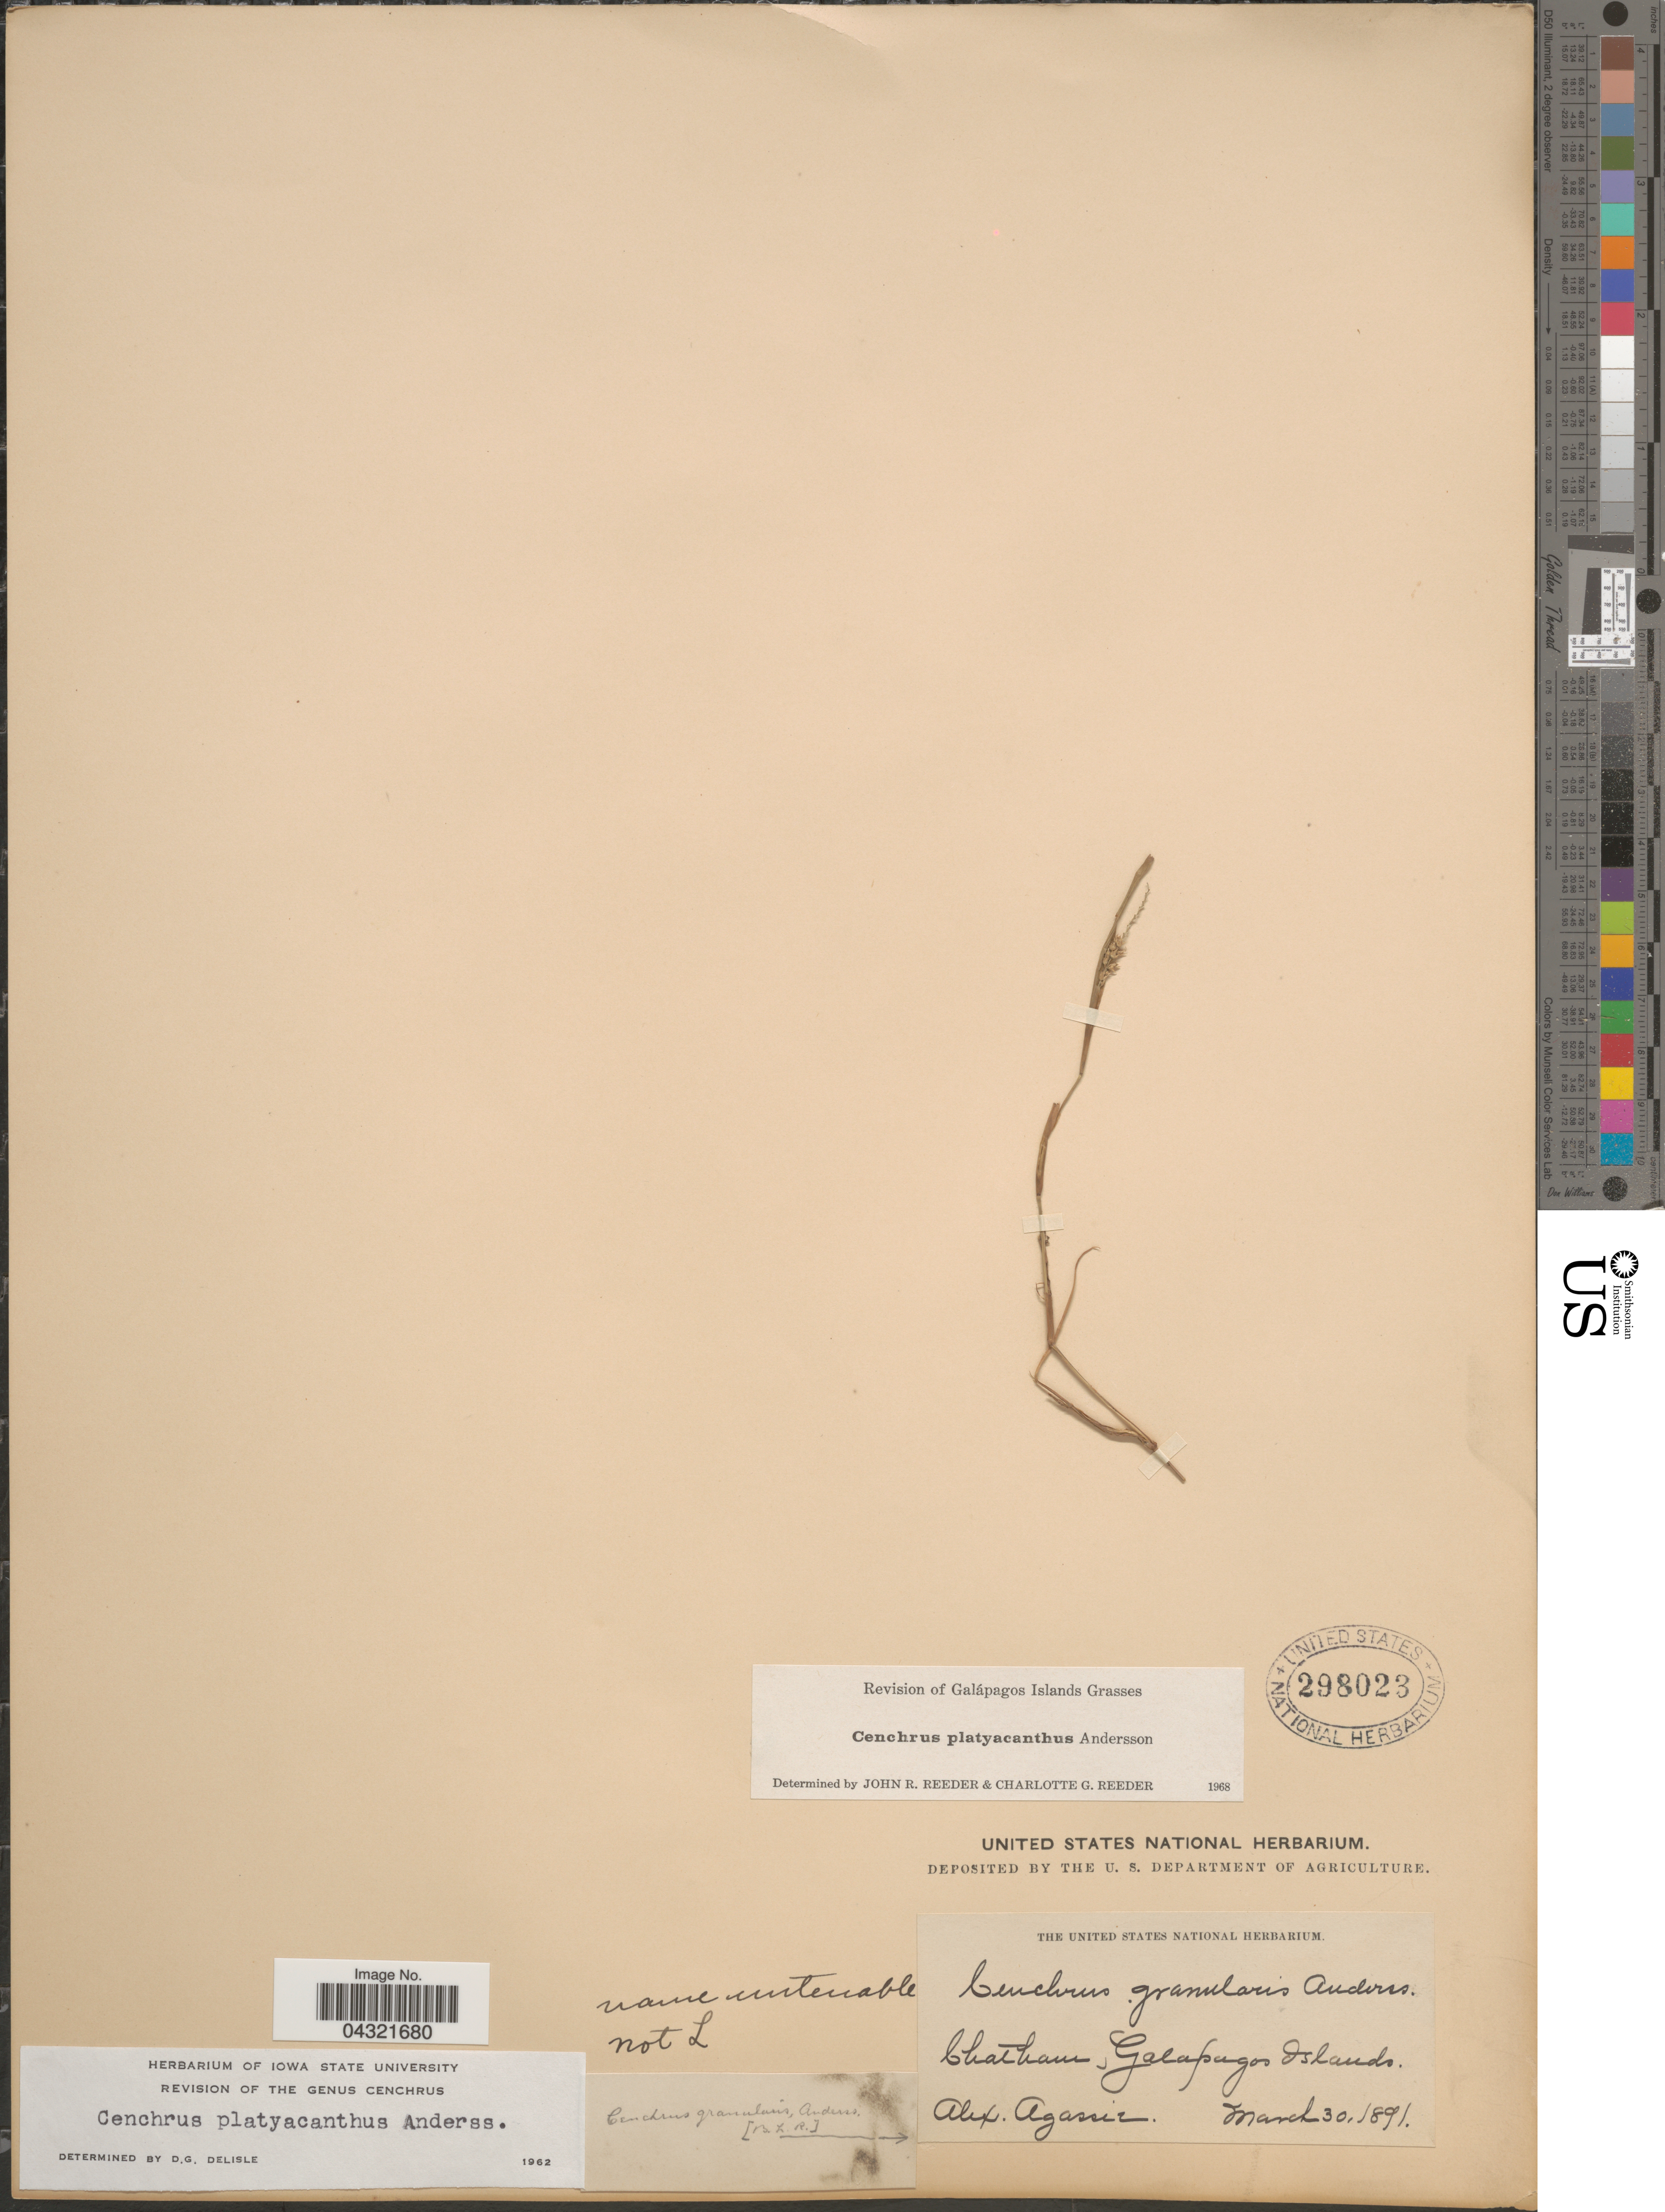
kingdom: Plantae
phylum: Tracheophyta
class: Liliopsida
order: Poales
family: Poaceae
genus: Cenchrus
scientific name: Cenchrus platyacanthus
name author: Andersson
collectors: A. E. Agassiz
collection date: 1891-03-30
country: Ecuador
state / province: Colón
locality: Chatham, Galapagos Islands.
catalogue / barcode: US 298023